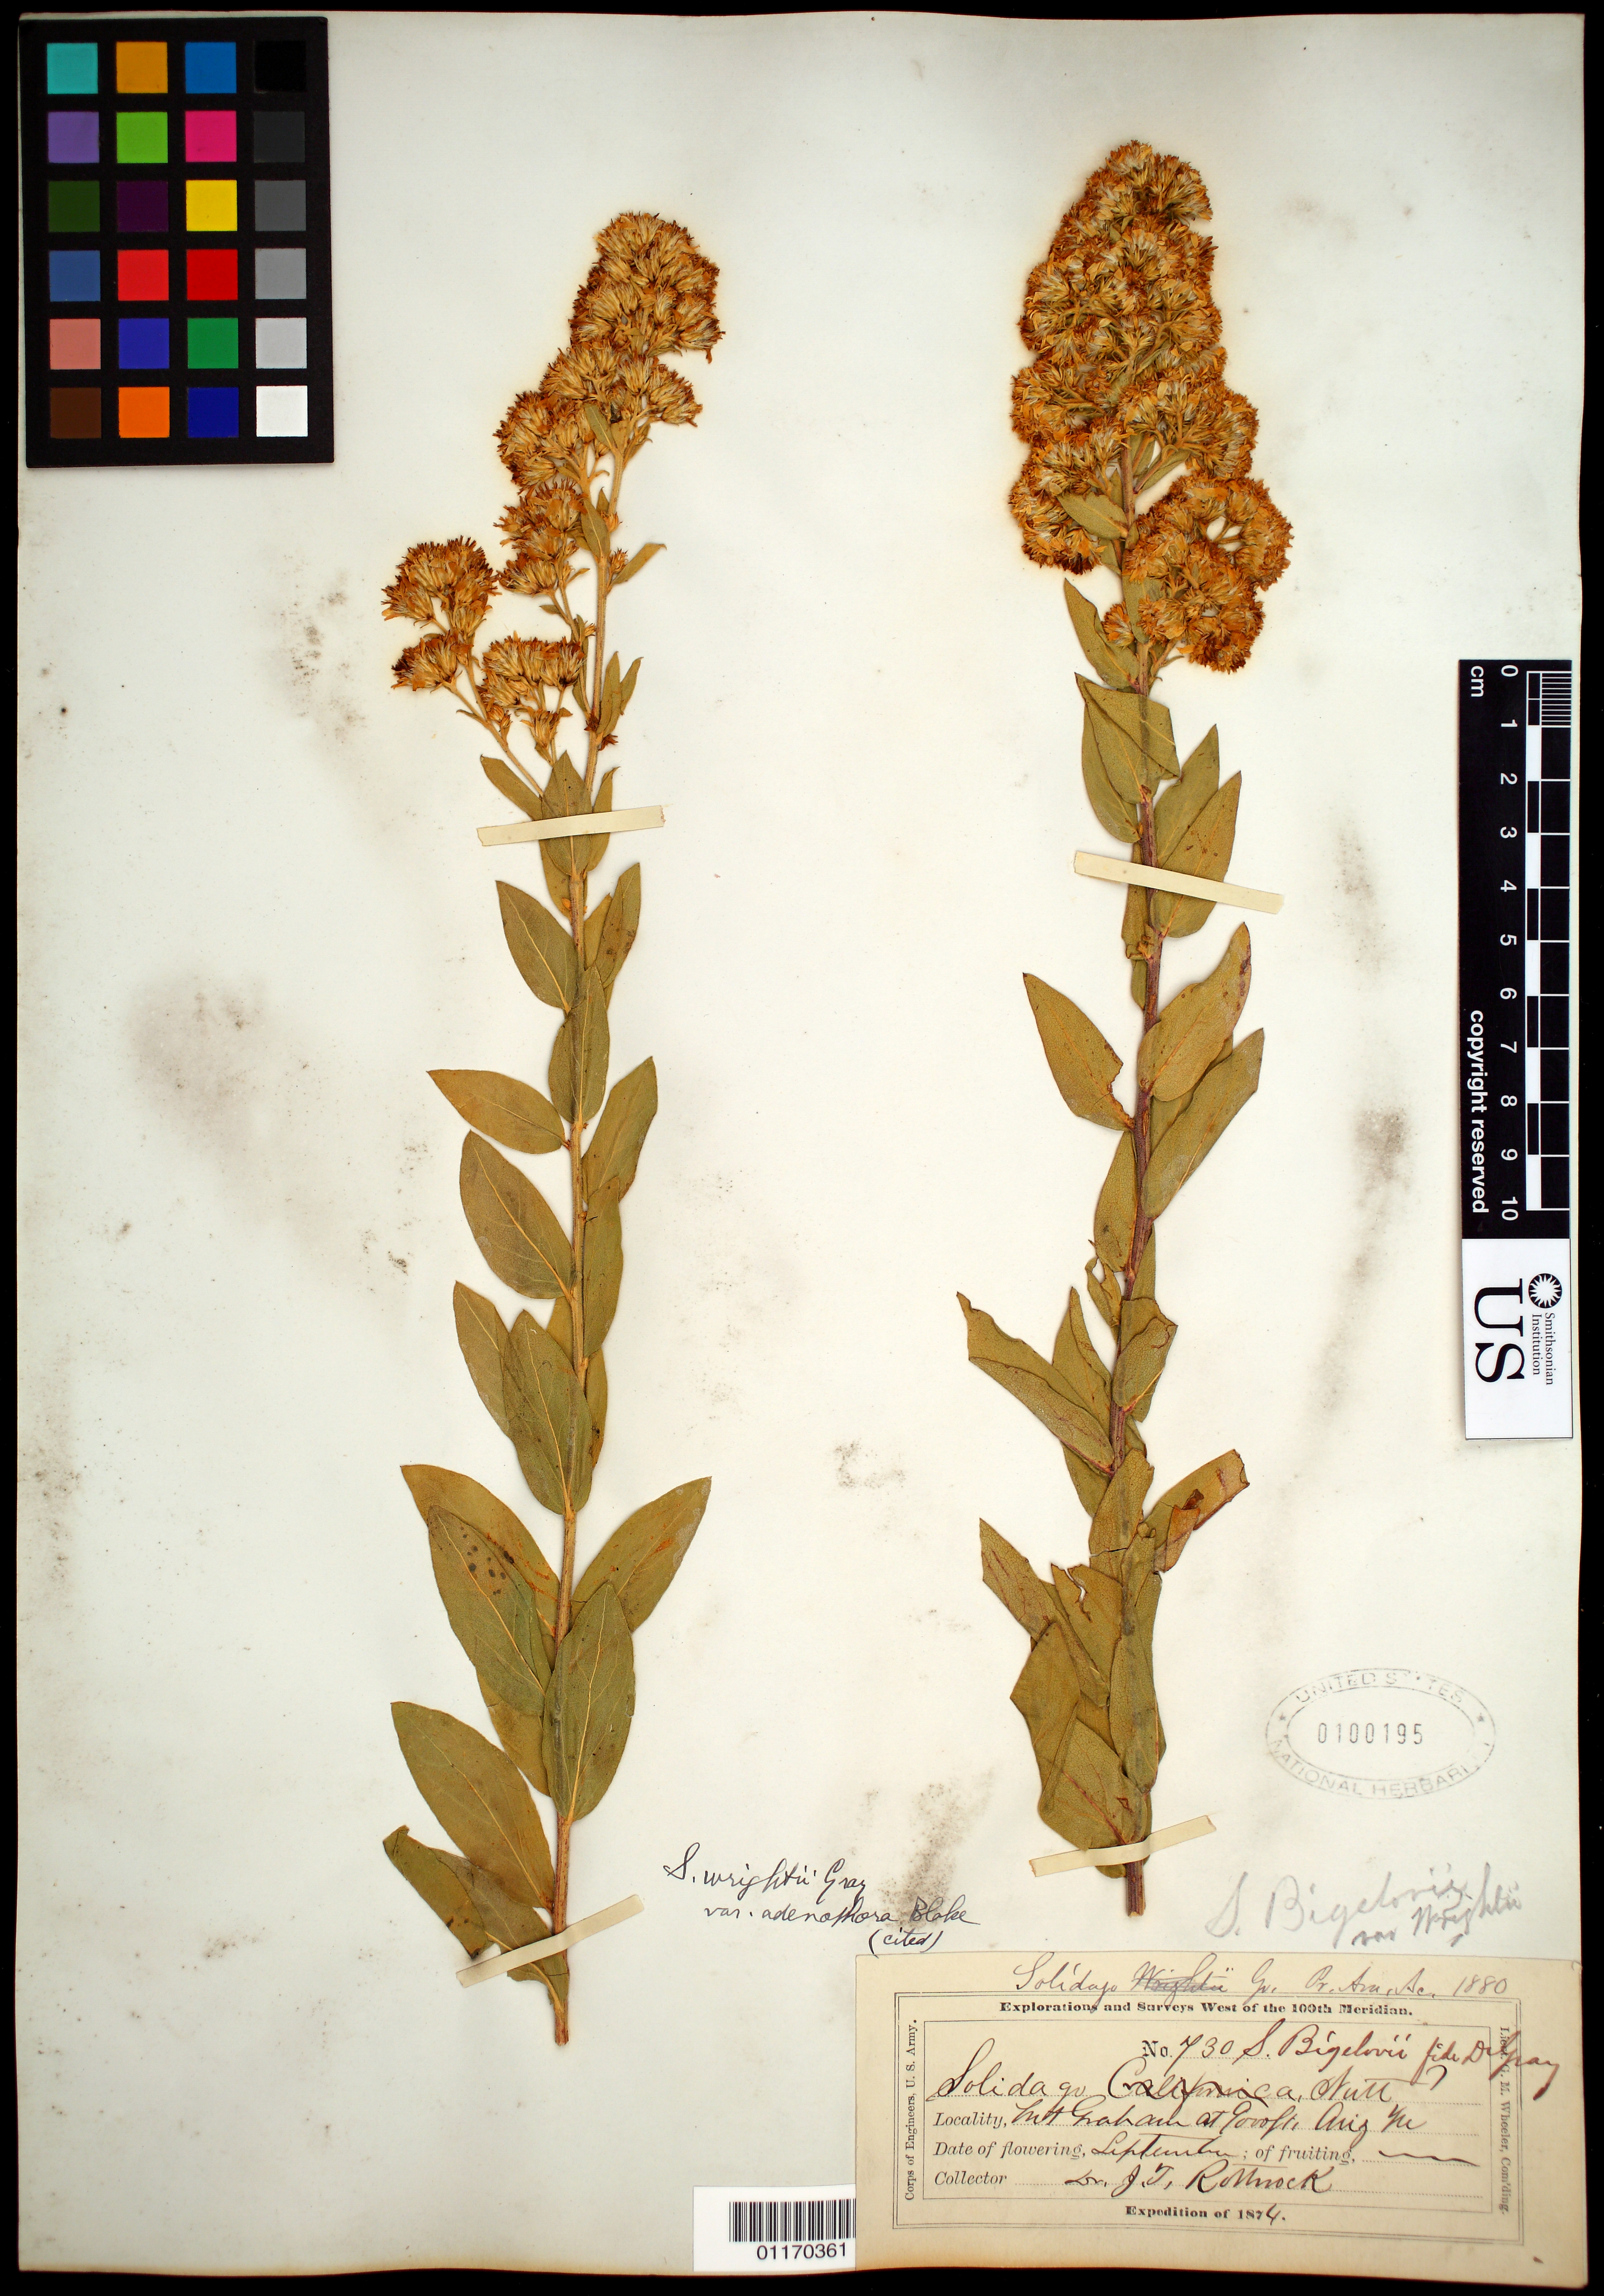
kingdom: Plantae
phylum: Tracheophyta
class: Magnoliopsida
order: Asterales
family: Asteraceae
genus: Solidago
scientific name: Solidago wrightii var. adenophora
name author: S.F. Blake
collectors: J. T. Rothrock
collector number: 730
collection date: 1874-09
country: United States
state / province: Arizona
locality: Mt. Graham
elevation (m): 2743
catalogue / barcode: US 100195